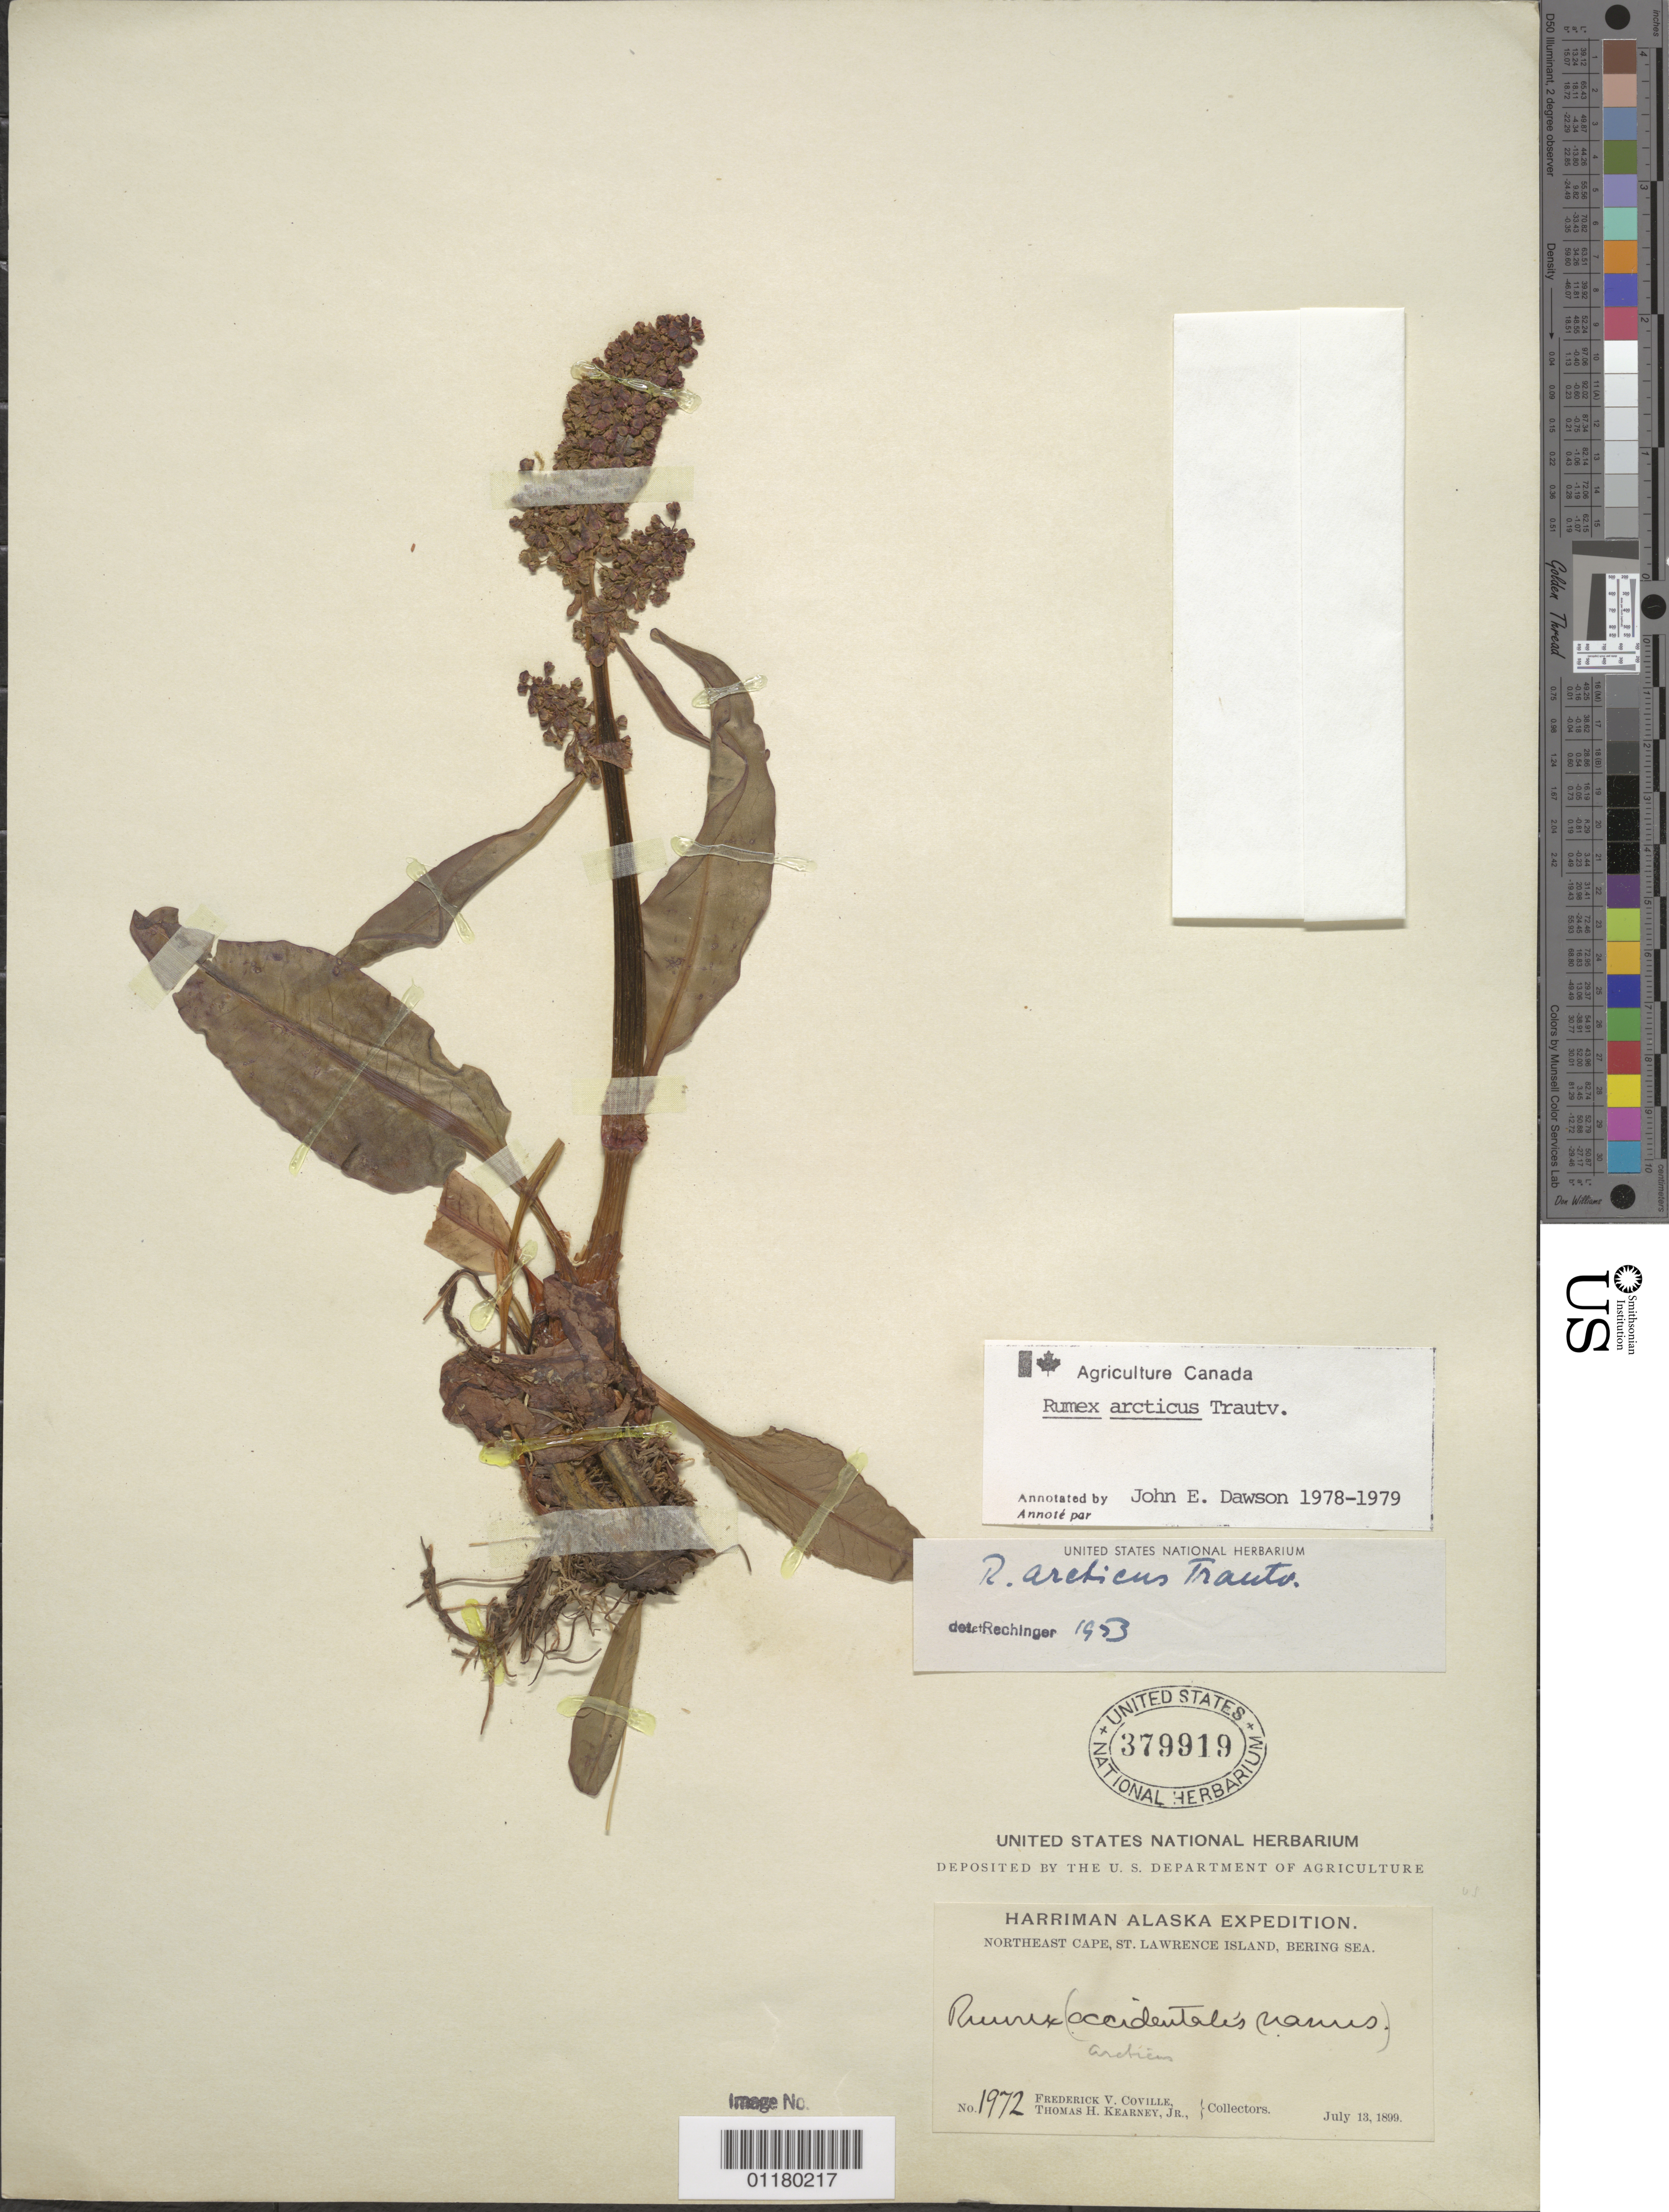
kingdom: Plantae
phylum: Tracheophyta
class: Magnoliopsida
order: Caryophyllales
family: Polygonaceae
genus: Rumex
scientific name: Rumex arcticus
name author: Trautv.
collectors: F. V. Coville & T. H. Kearney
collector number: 1972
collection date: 1899-07-13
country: United States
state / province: Alaska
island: St. Lawrence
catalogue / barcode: US 379919